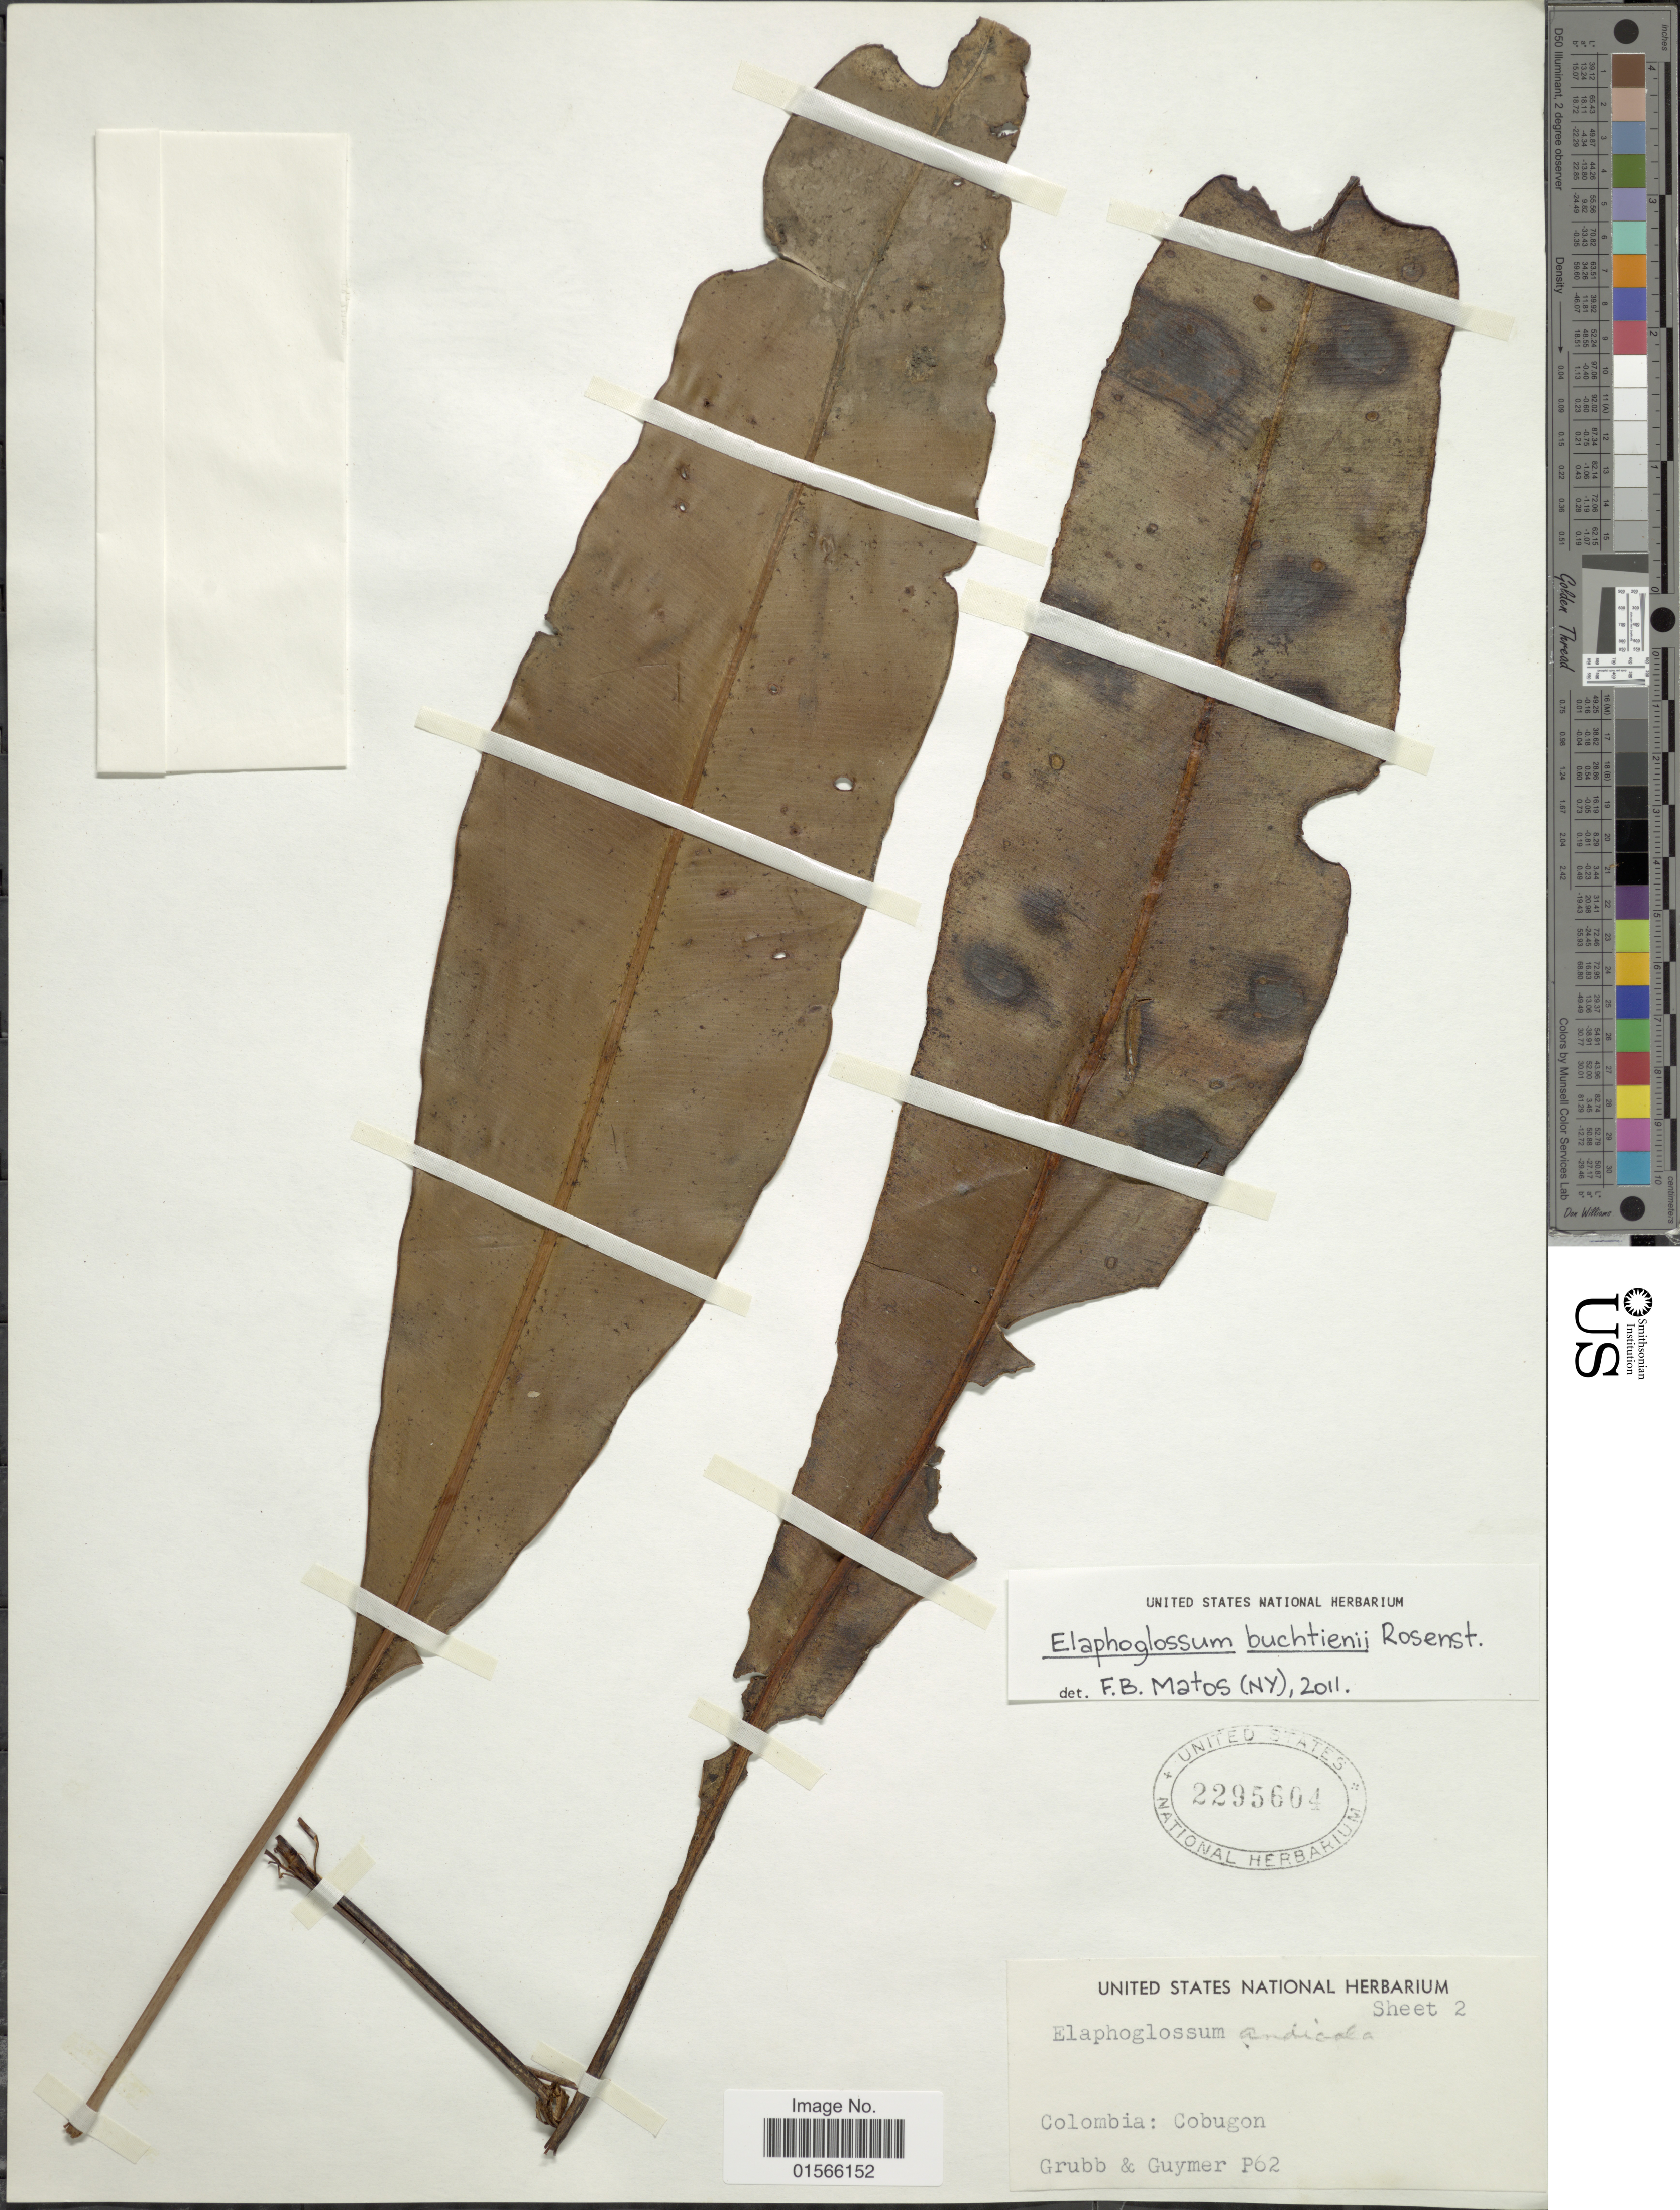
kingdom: Plantae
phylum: Tracheophyta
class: Polypodiopsida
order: Polypodiales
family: Dryopteridaceae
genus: Elaphoglossum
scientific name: Elaphoglossum buchtienii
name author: Rosenst.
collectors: Grubb & Guymer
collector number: P62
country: Colombia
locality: Cobugon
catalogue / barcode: US 2295604